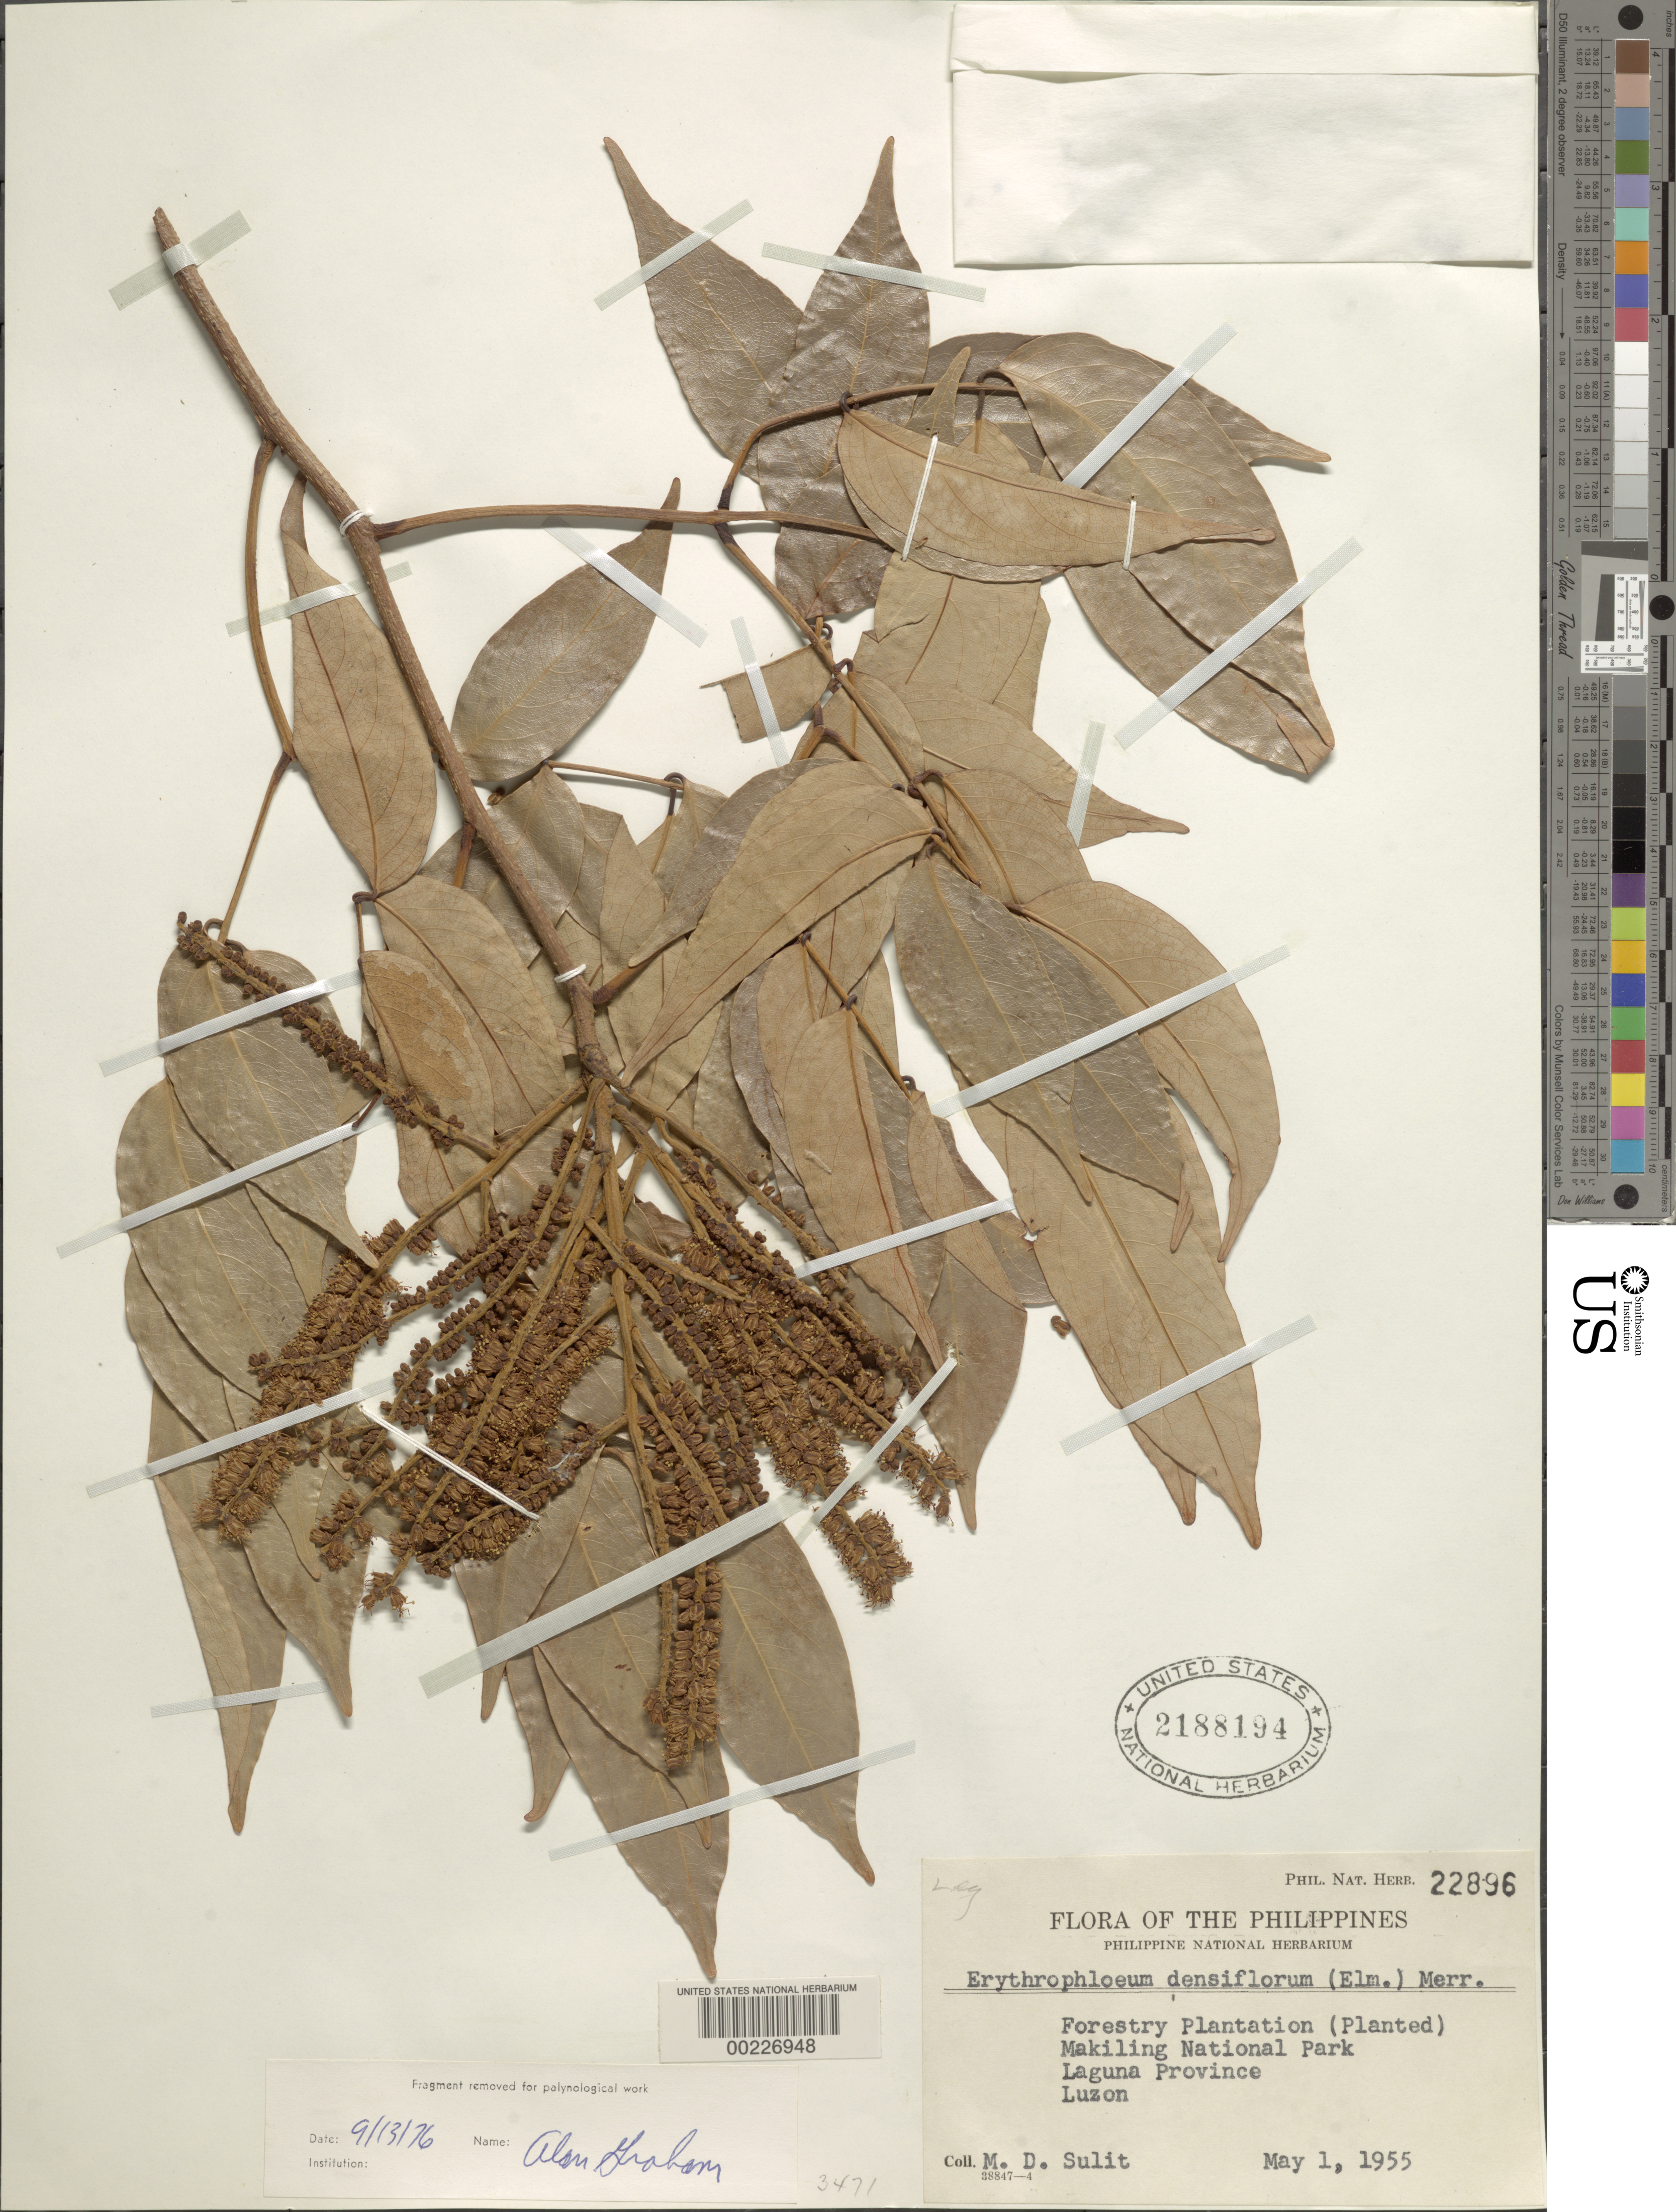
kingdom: Plantae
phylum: Tracheophyta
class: Magnoliopsida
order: Fabales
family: Fabaceae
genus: Erythrophleum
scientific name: Erythrophleum densiflorum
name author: (Elmer) Merr. & Rolfe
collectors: M. Sulit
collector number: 22896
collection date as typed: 01 May 1955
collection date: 1955-05-01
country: Philippines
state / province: Calabarzon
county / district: Laguna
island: Luzon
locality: Forestry plantation; makiling national park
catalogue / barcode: US 2188194